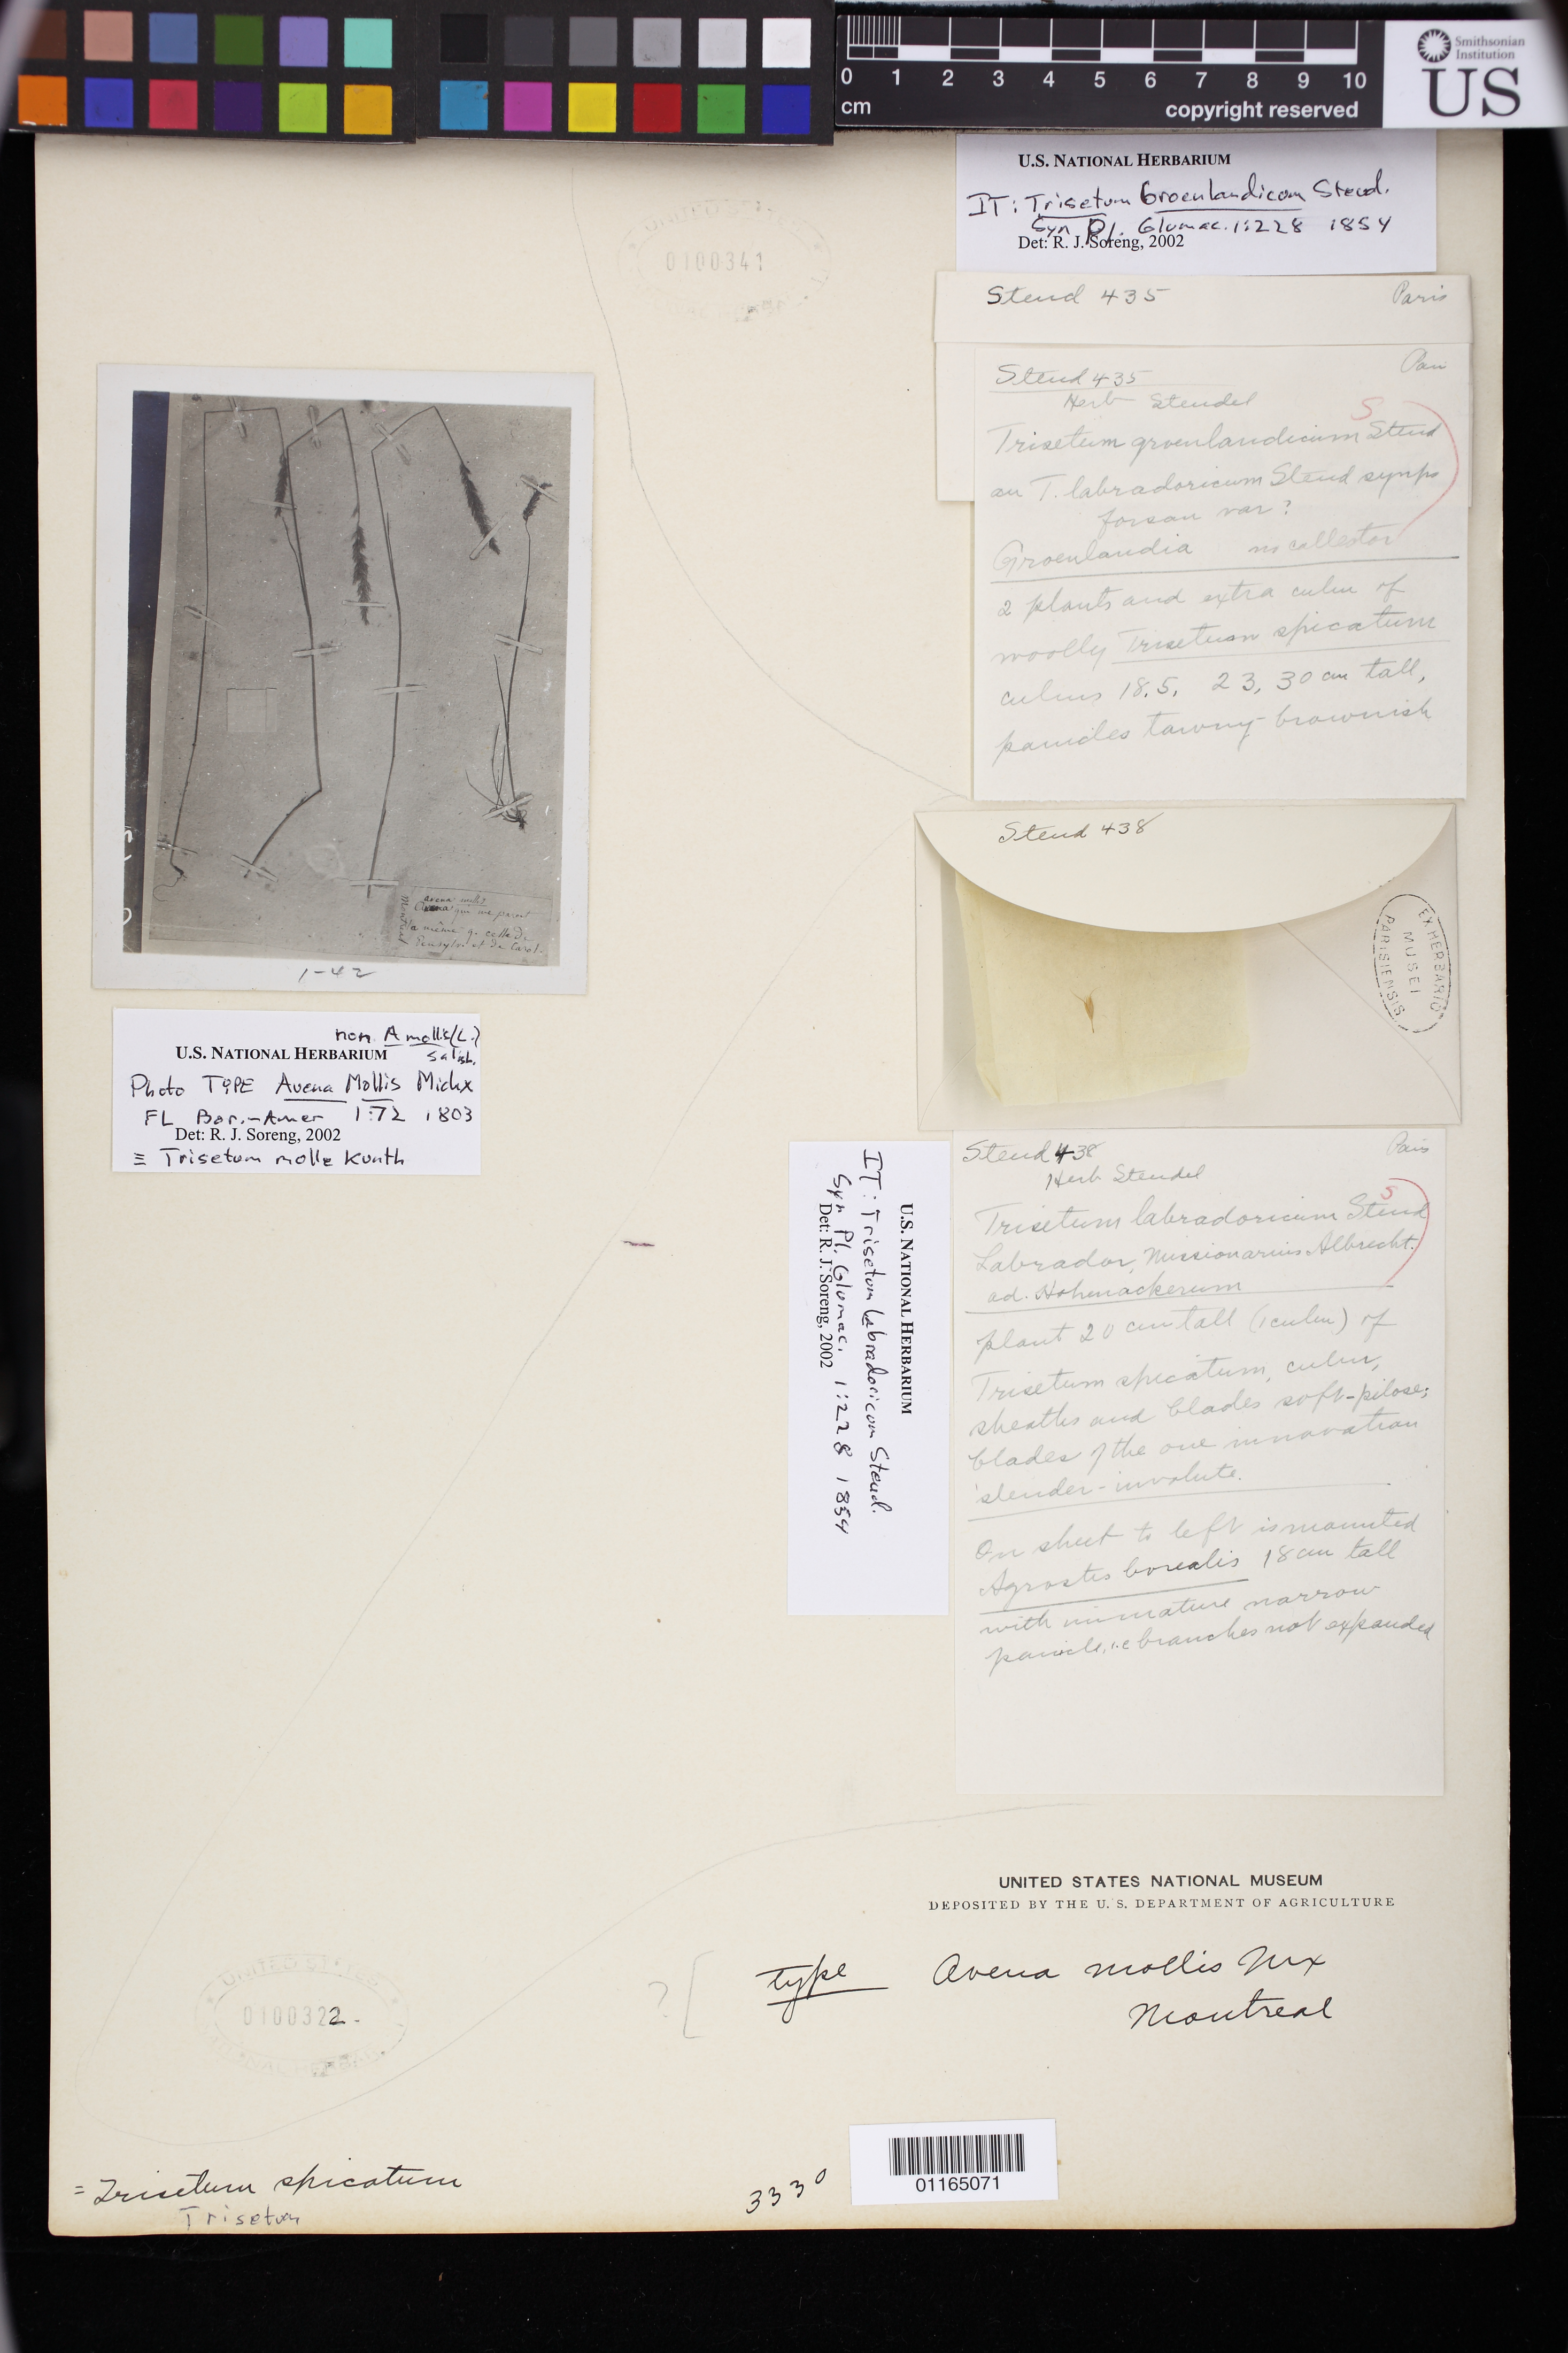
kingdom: Plantae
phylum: Tracheophyta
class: Liliopsida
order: Poales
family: Poaceae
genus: Trisetum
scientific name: Trisetum labradoricum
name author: Steud.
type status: Type Collection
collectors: -- Albrecht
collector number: Steud. 438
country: Canada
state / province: Newfoundland and Labrador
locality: Labrador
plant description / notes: Fragmentary material of type specimen ex herb. Paris. Mounted on sheet with type of Trisetum groenlandicum Steud. Also on sheet is photo (only) of the type of Avena mollis Michx.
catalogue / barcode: US 100322